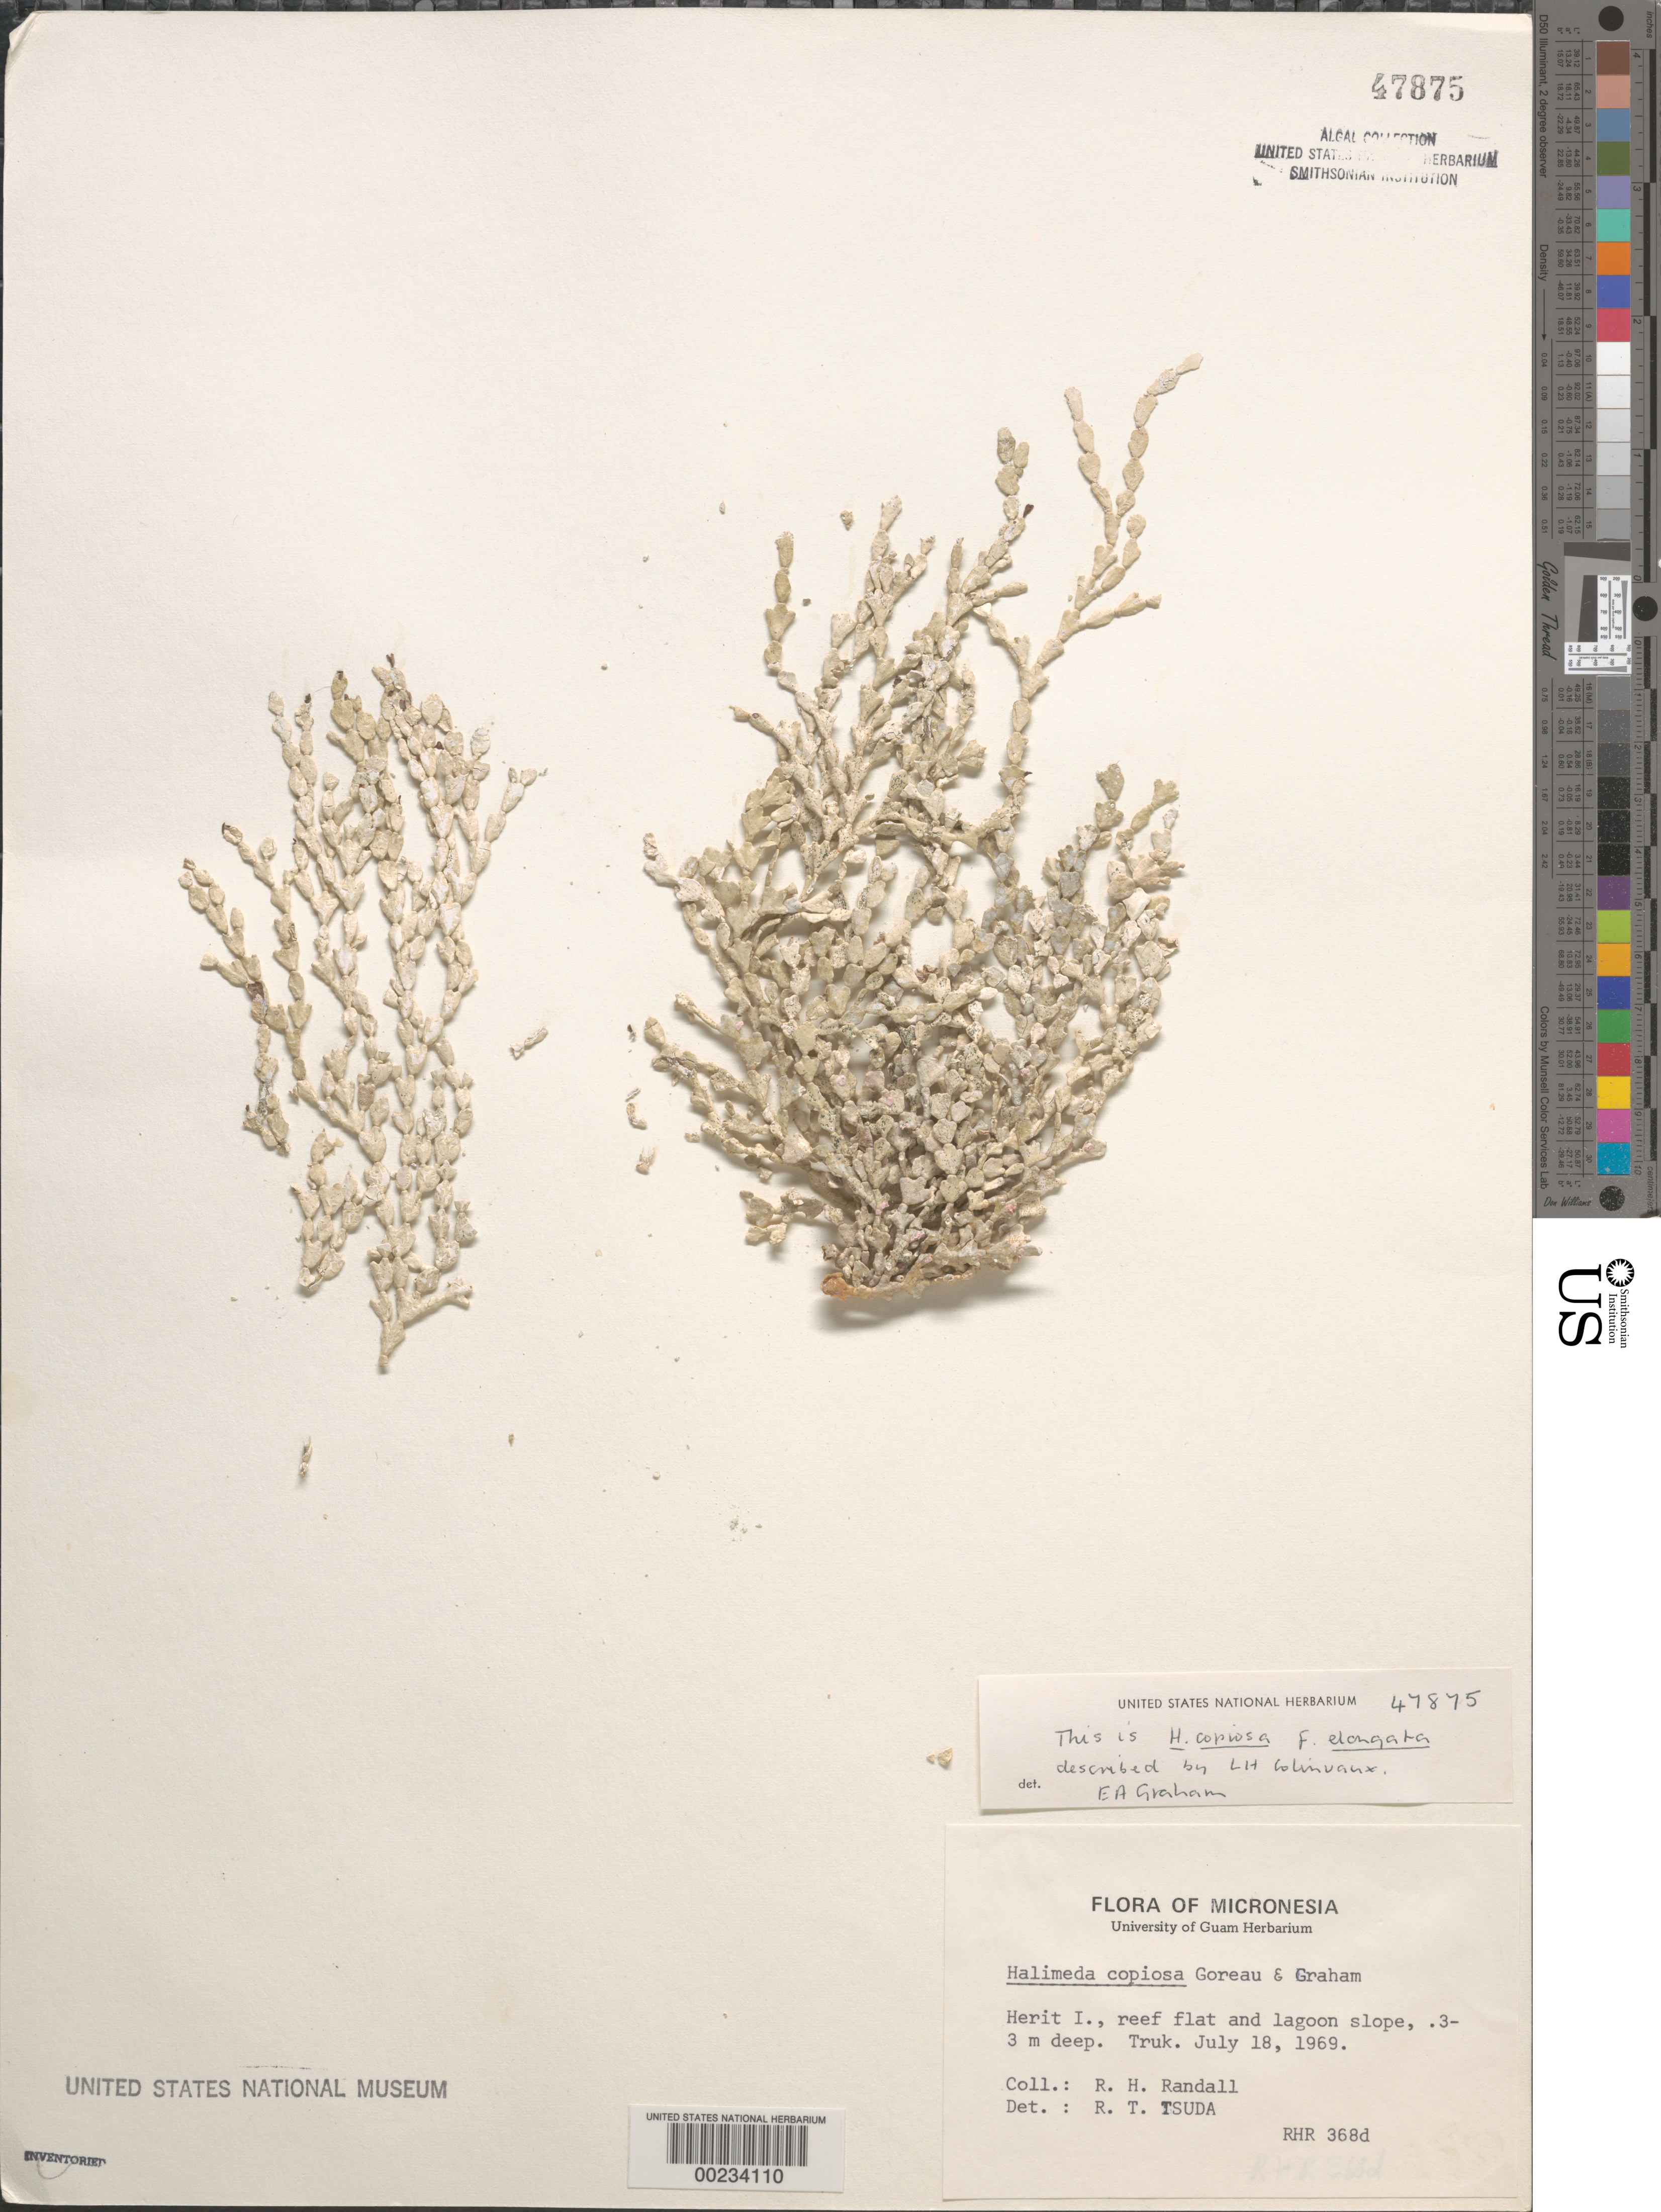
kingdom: Plantae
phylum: Chlorophyta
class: Ulvophyceae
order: Bryopsidales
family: Halimedaceae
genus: Halimeda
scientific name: Halimeda copiosa f. elongata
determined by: Graham, E. A.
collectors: R. Randall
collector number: Randall 368d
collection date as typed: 18 Jul 1969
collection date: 1969-07-18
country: Micronesia, Federated States of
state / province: Truk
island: Herit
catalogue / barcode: US 47875